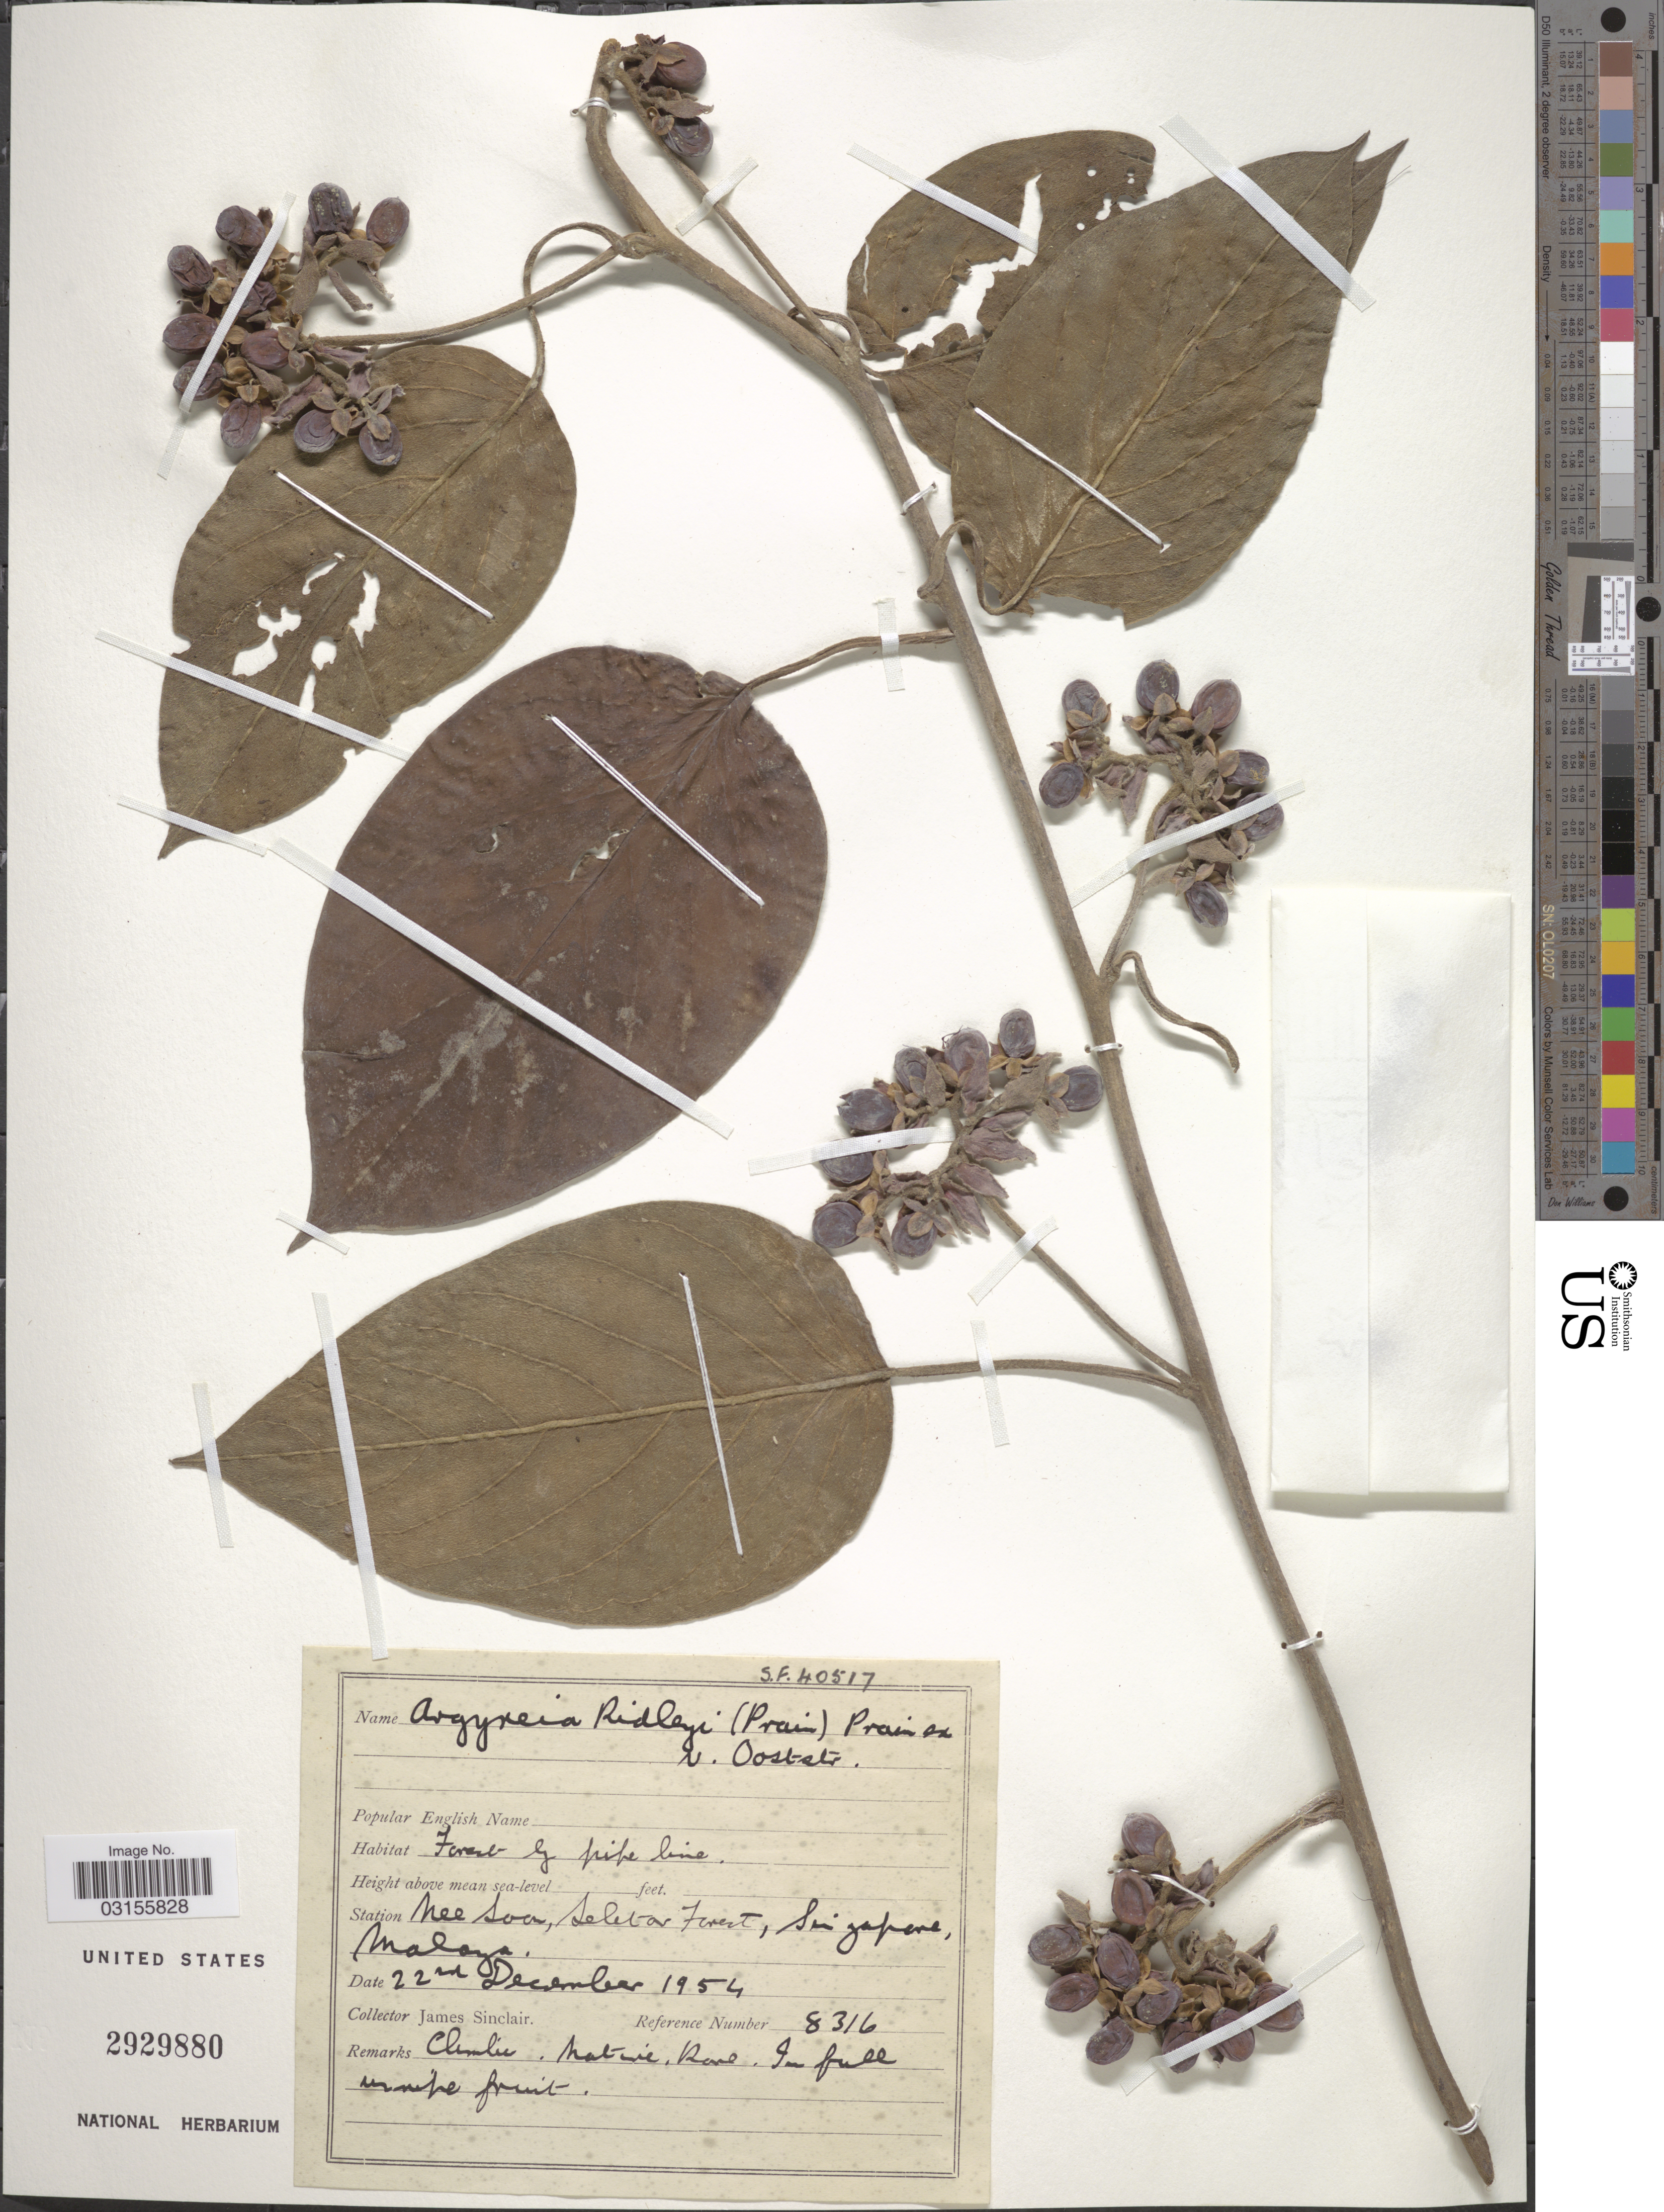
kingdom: Plantae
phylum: Tracheophyta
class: Magnoliopsida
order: Solanales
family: Convolvulaceae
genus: Argyreia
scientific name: Argyreia ridleyi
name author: (Prain) Prain ex Ooststr.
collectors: J. Sinclair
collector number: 8316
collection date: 1954-12-22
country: Singapore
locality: Station Nee Soon, Seletor Forest, Malaya.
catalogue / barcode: US 2929880